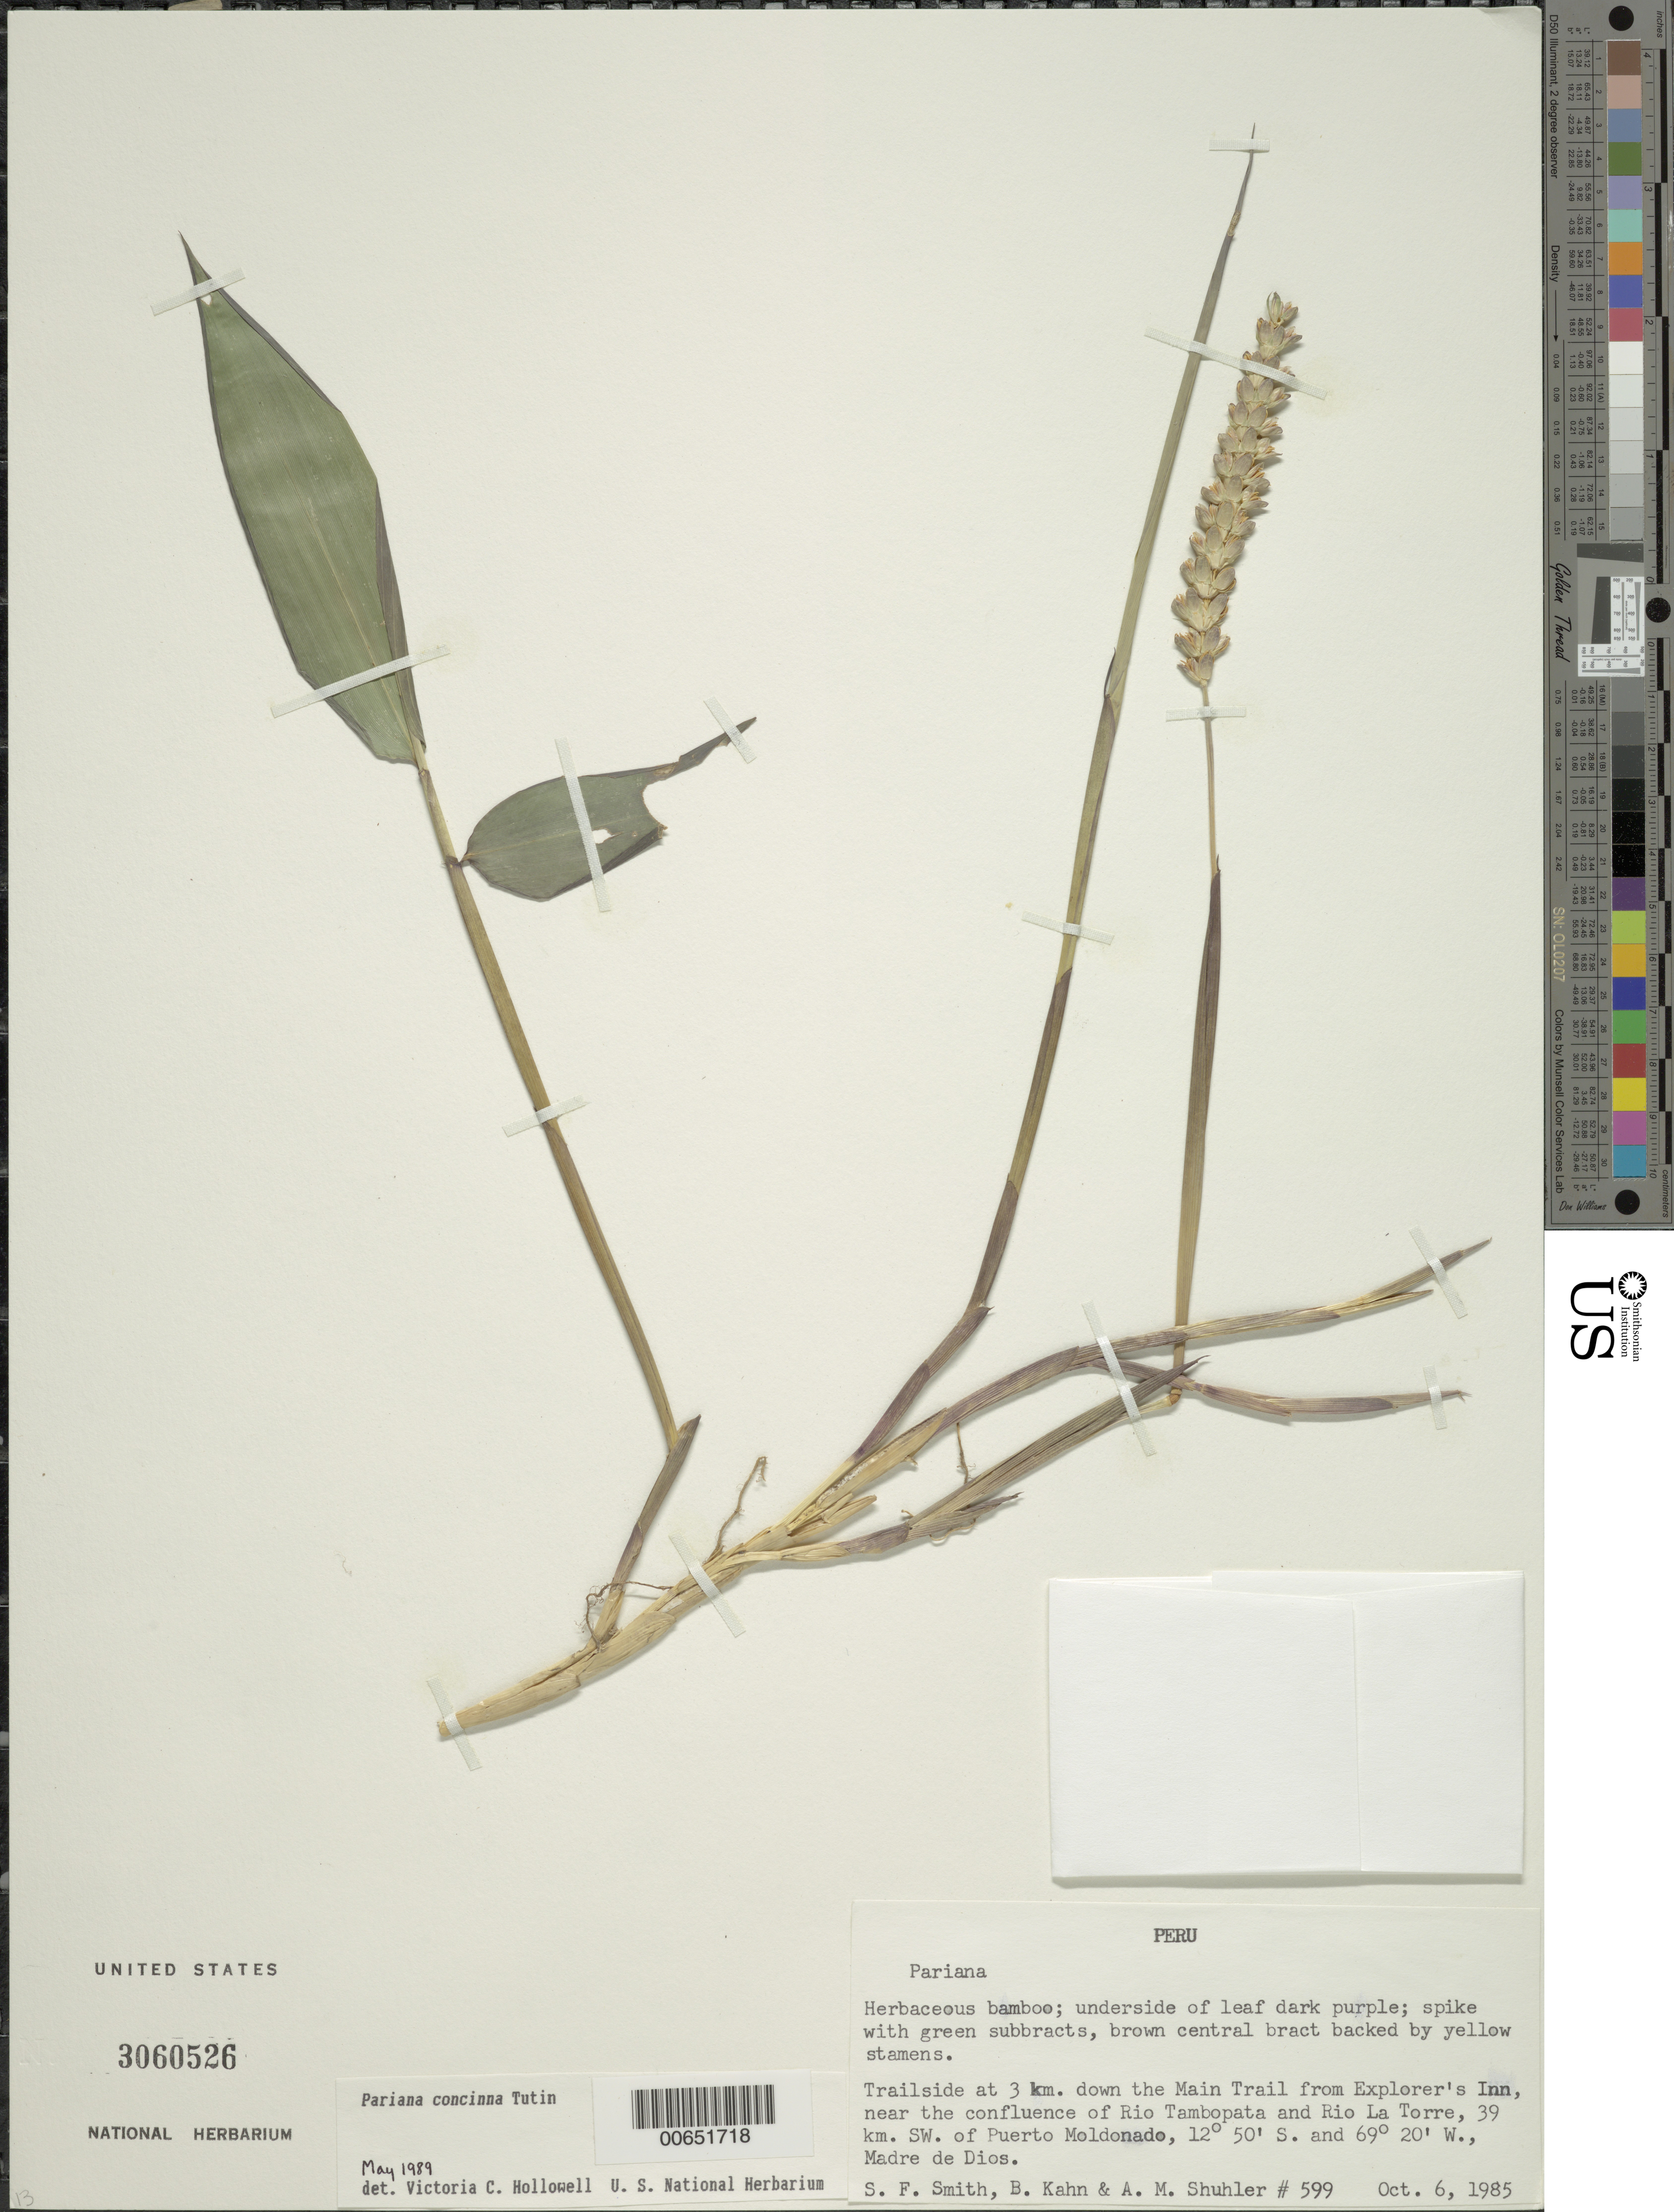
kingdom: Plantae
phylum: Tracheophyta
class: Liliopsida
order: Poales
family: Poaceae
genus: Pariana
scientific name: Pariana concinna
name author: Tutin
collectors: S.F. Smith, B. Kahn & A. Shuhler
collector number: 599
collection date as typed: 06 Oct 1985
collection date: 1985-10-06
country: Peru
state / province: Madre de Dios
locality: Hectare plot #1, down main trail from explorer's inn, sw of puerto moldonado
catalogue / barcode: US 3060526